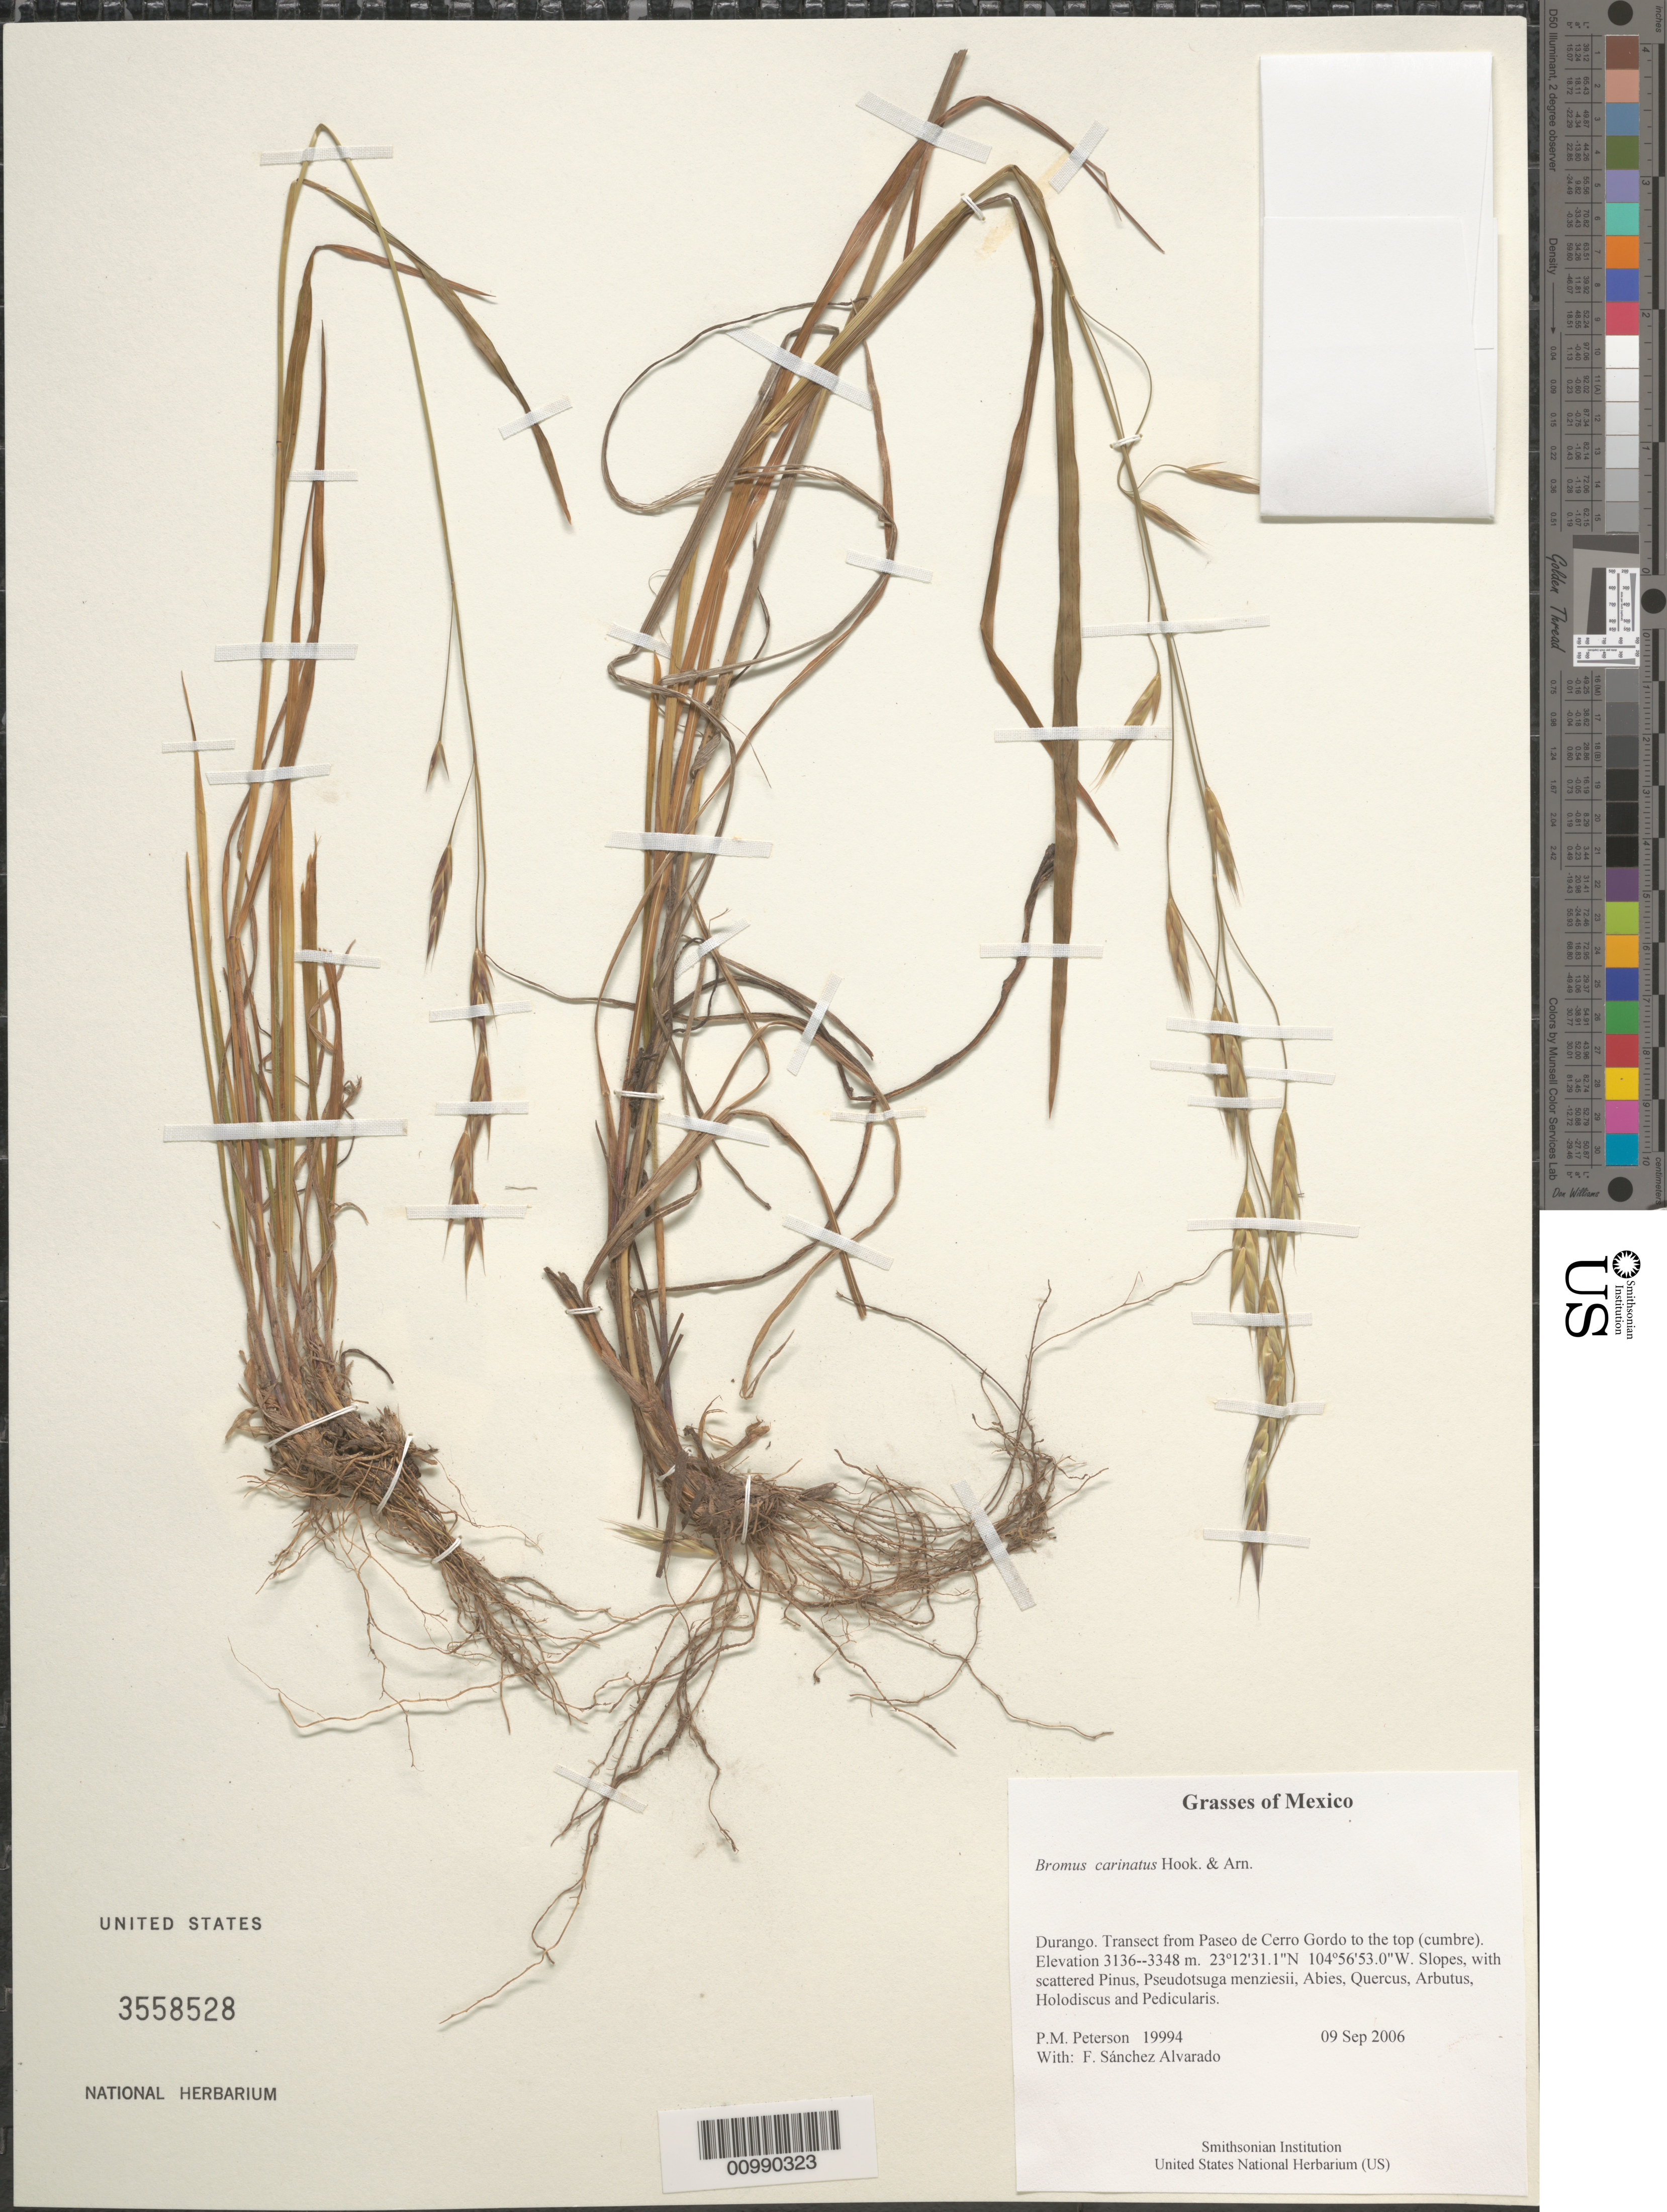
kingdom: Plantae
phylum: Tracheophyta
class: Liliopsida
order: Poales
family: Poaceae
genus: Bromus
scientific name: Bromus carinatus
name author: Hook. & Arn.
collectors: P. M. Peterson & F. Sánchez Alvarado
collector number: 19994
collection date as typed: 09 Sep 2006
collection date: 2006-09-09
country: Mexico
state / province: Durango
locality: Transect from Paseo de Cerro Gordo to the top (cumbre).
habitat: Slopes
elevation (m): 3136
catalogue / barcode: US 3558528